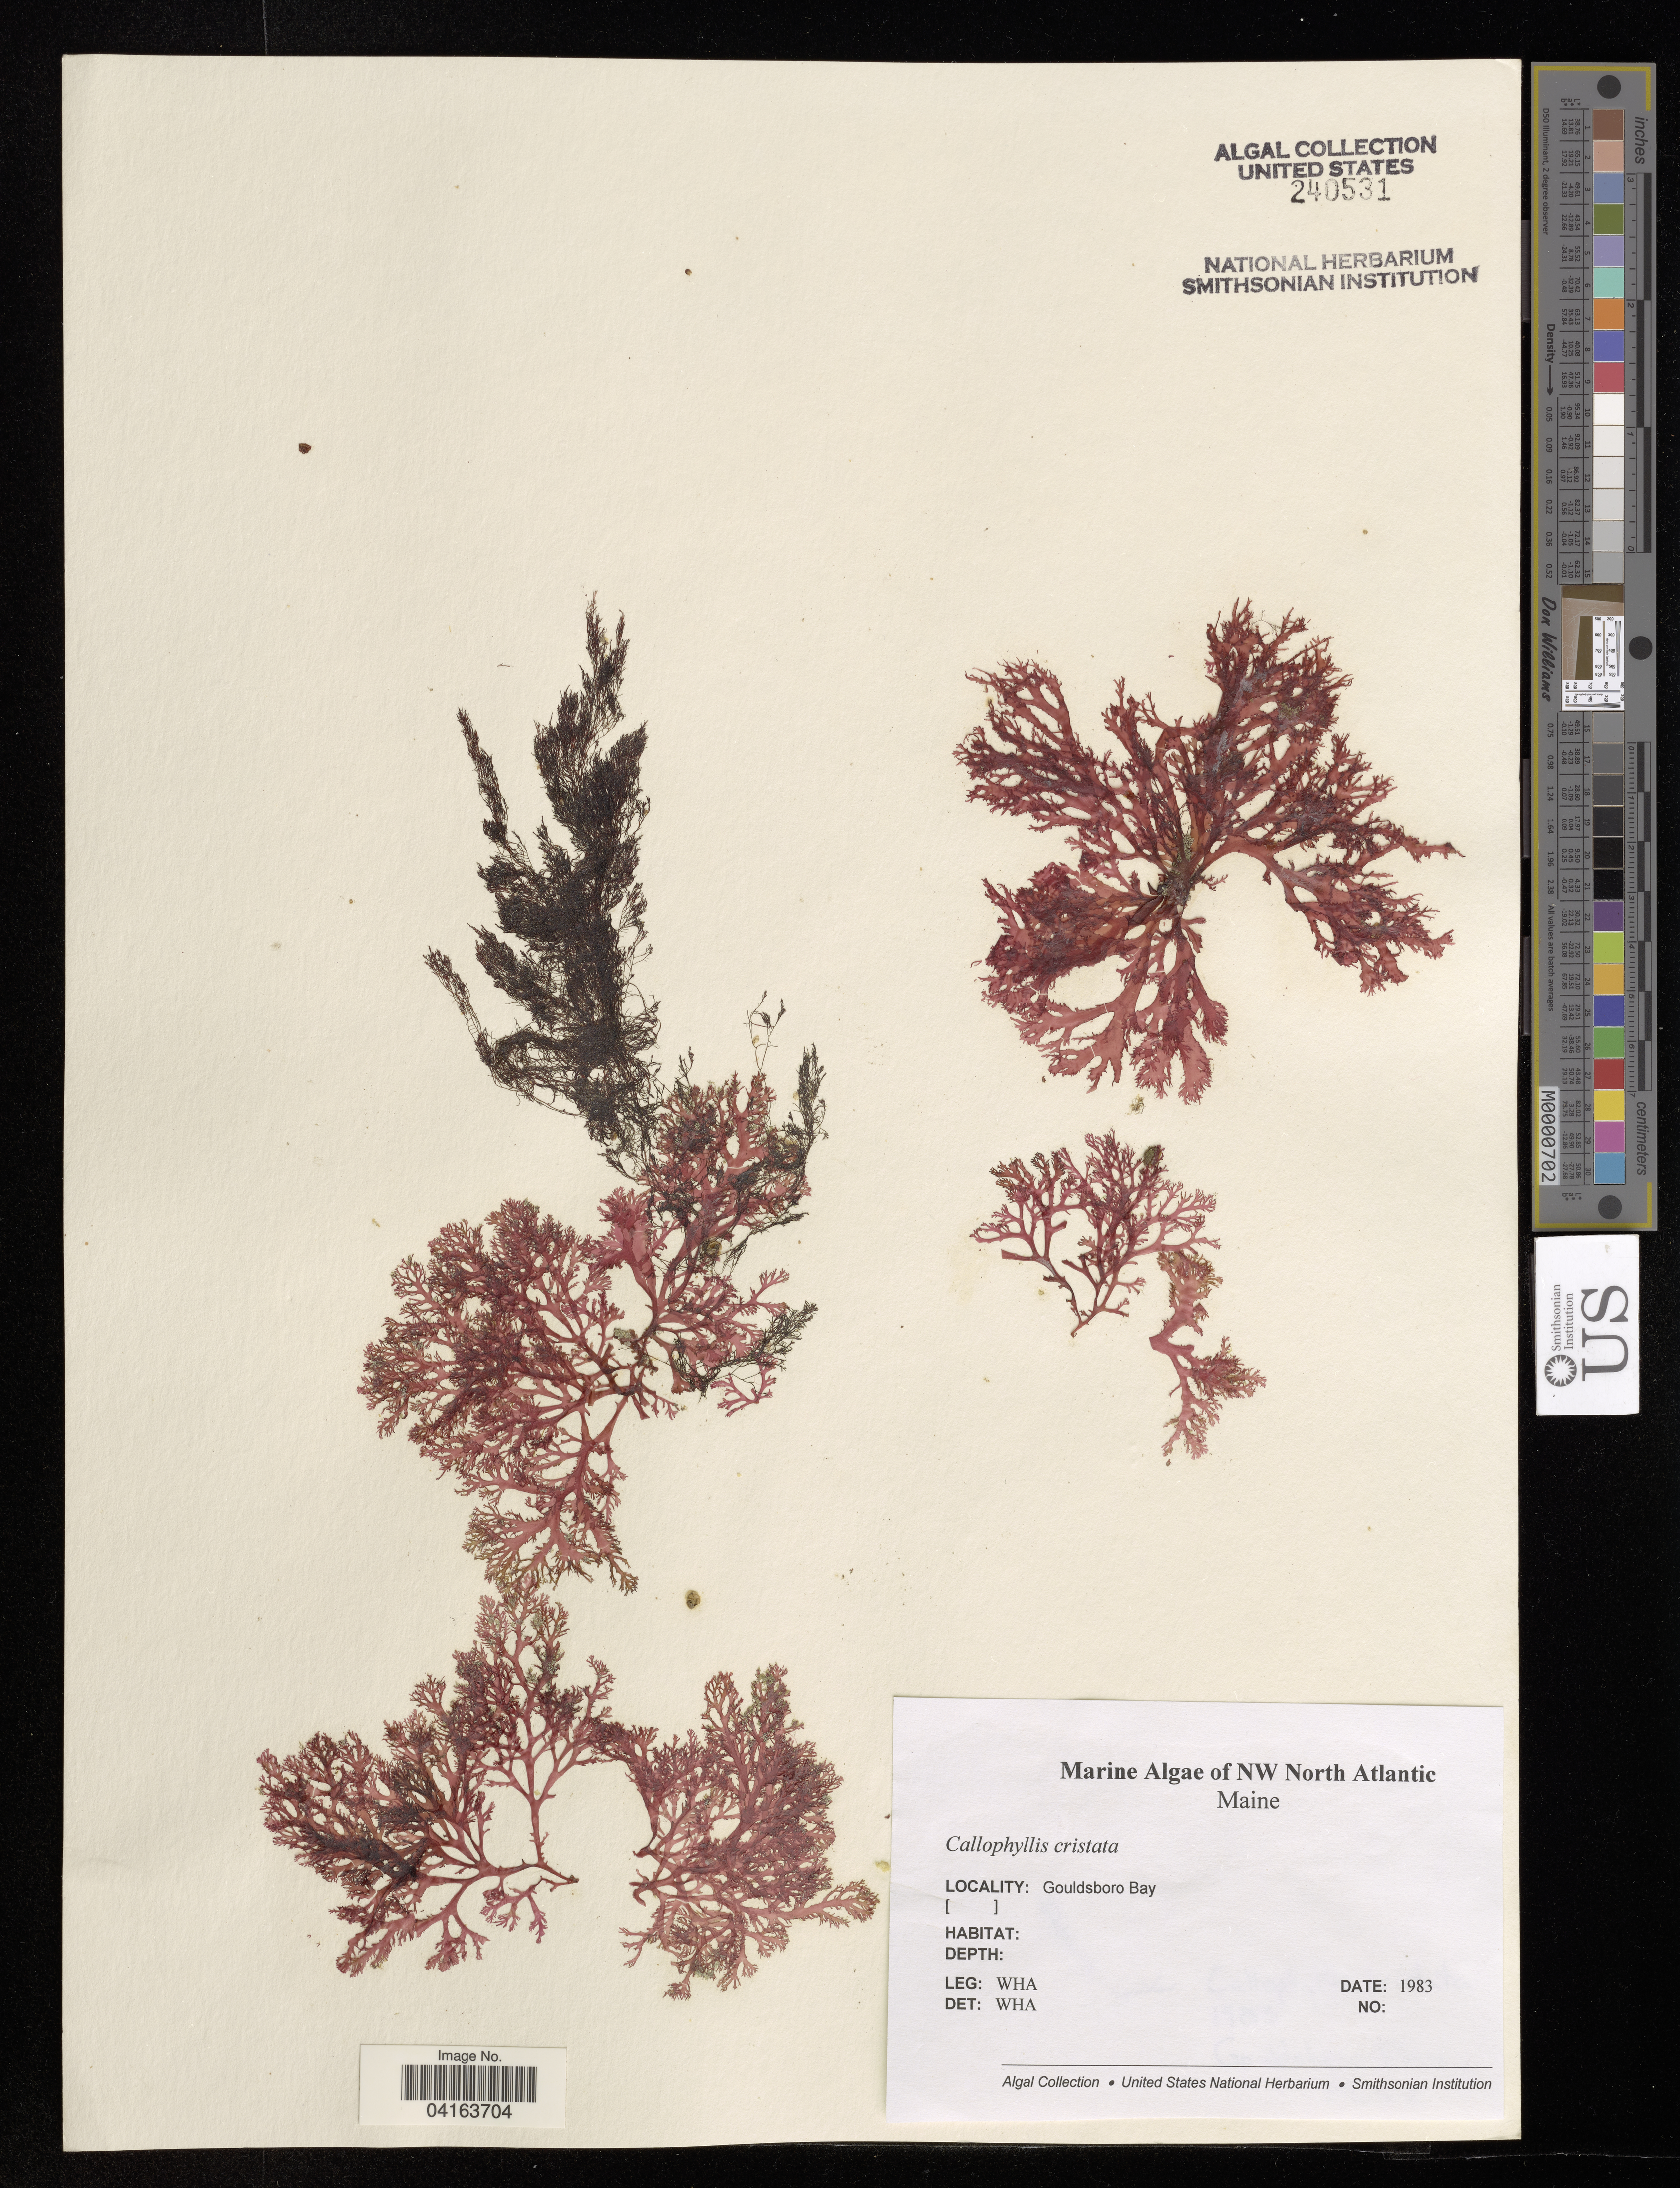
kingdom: Plantae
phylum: Rhodophyta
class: Florideophyceae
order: Gigartinales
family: Kallymeniaceae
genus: Callophyllis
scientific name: Callophyllis cristata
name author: (C. Agardh) Kütz.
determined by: Adey, W. H., Curator (BOT), Smithsonian Institution - National Museum of Natural History (UNITED STATES)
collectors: W. H. Adey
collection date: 1983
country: United States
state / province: Maine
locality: NW North Atlantic. Gouldsboro Bay.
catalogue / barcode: US 240531